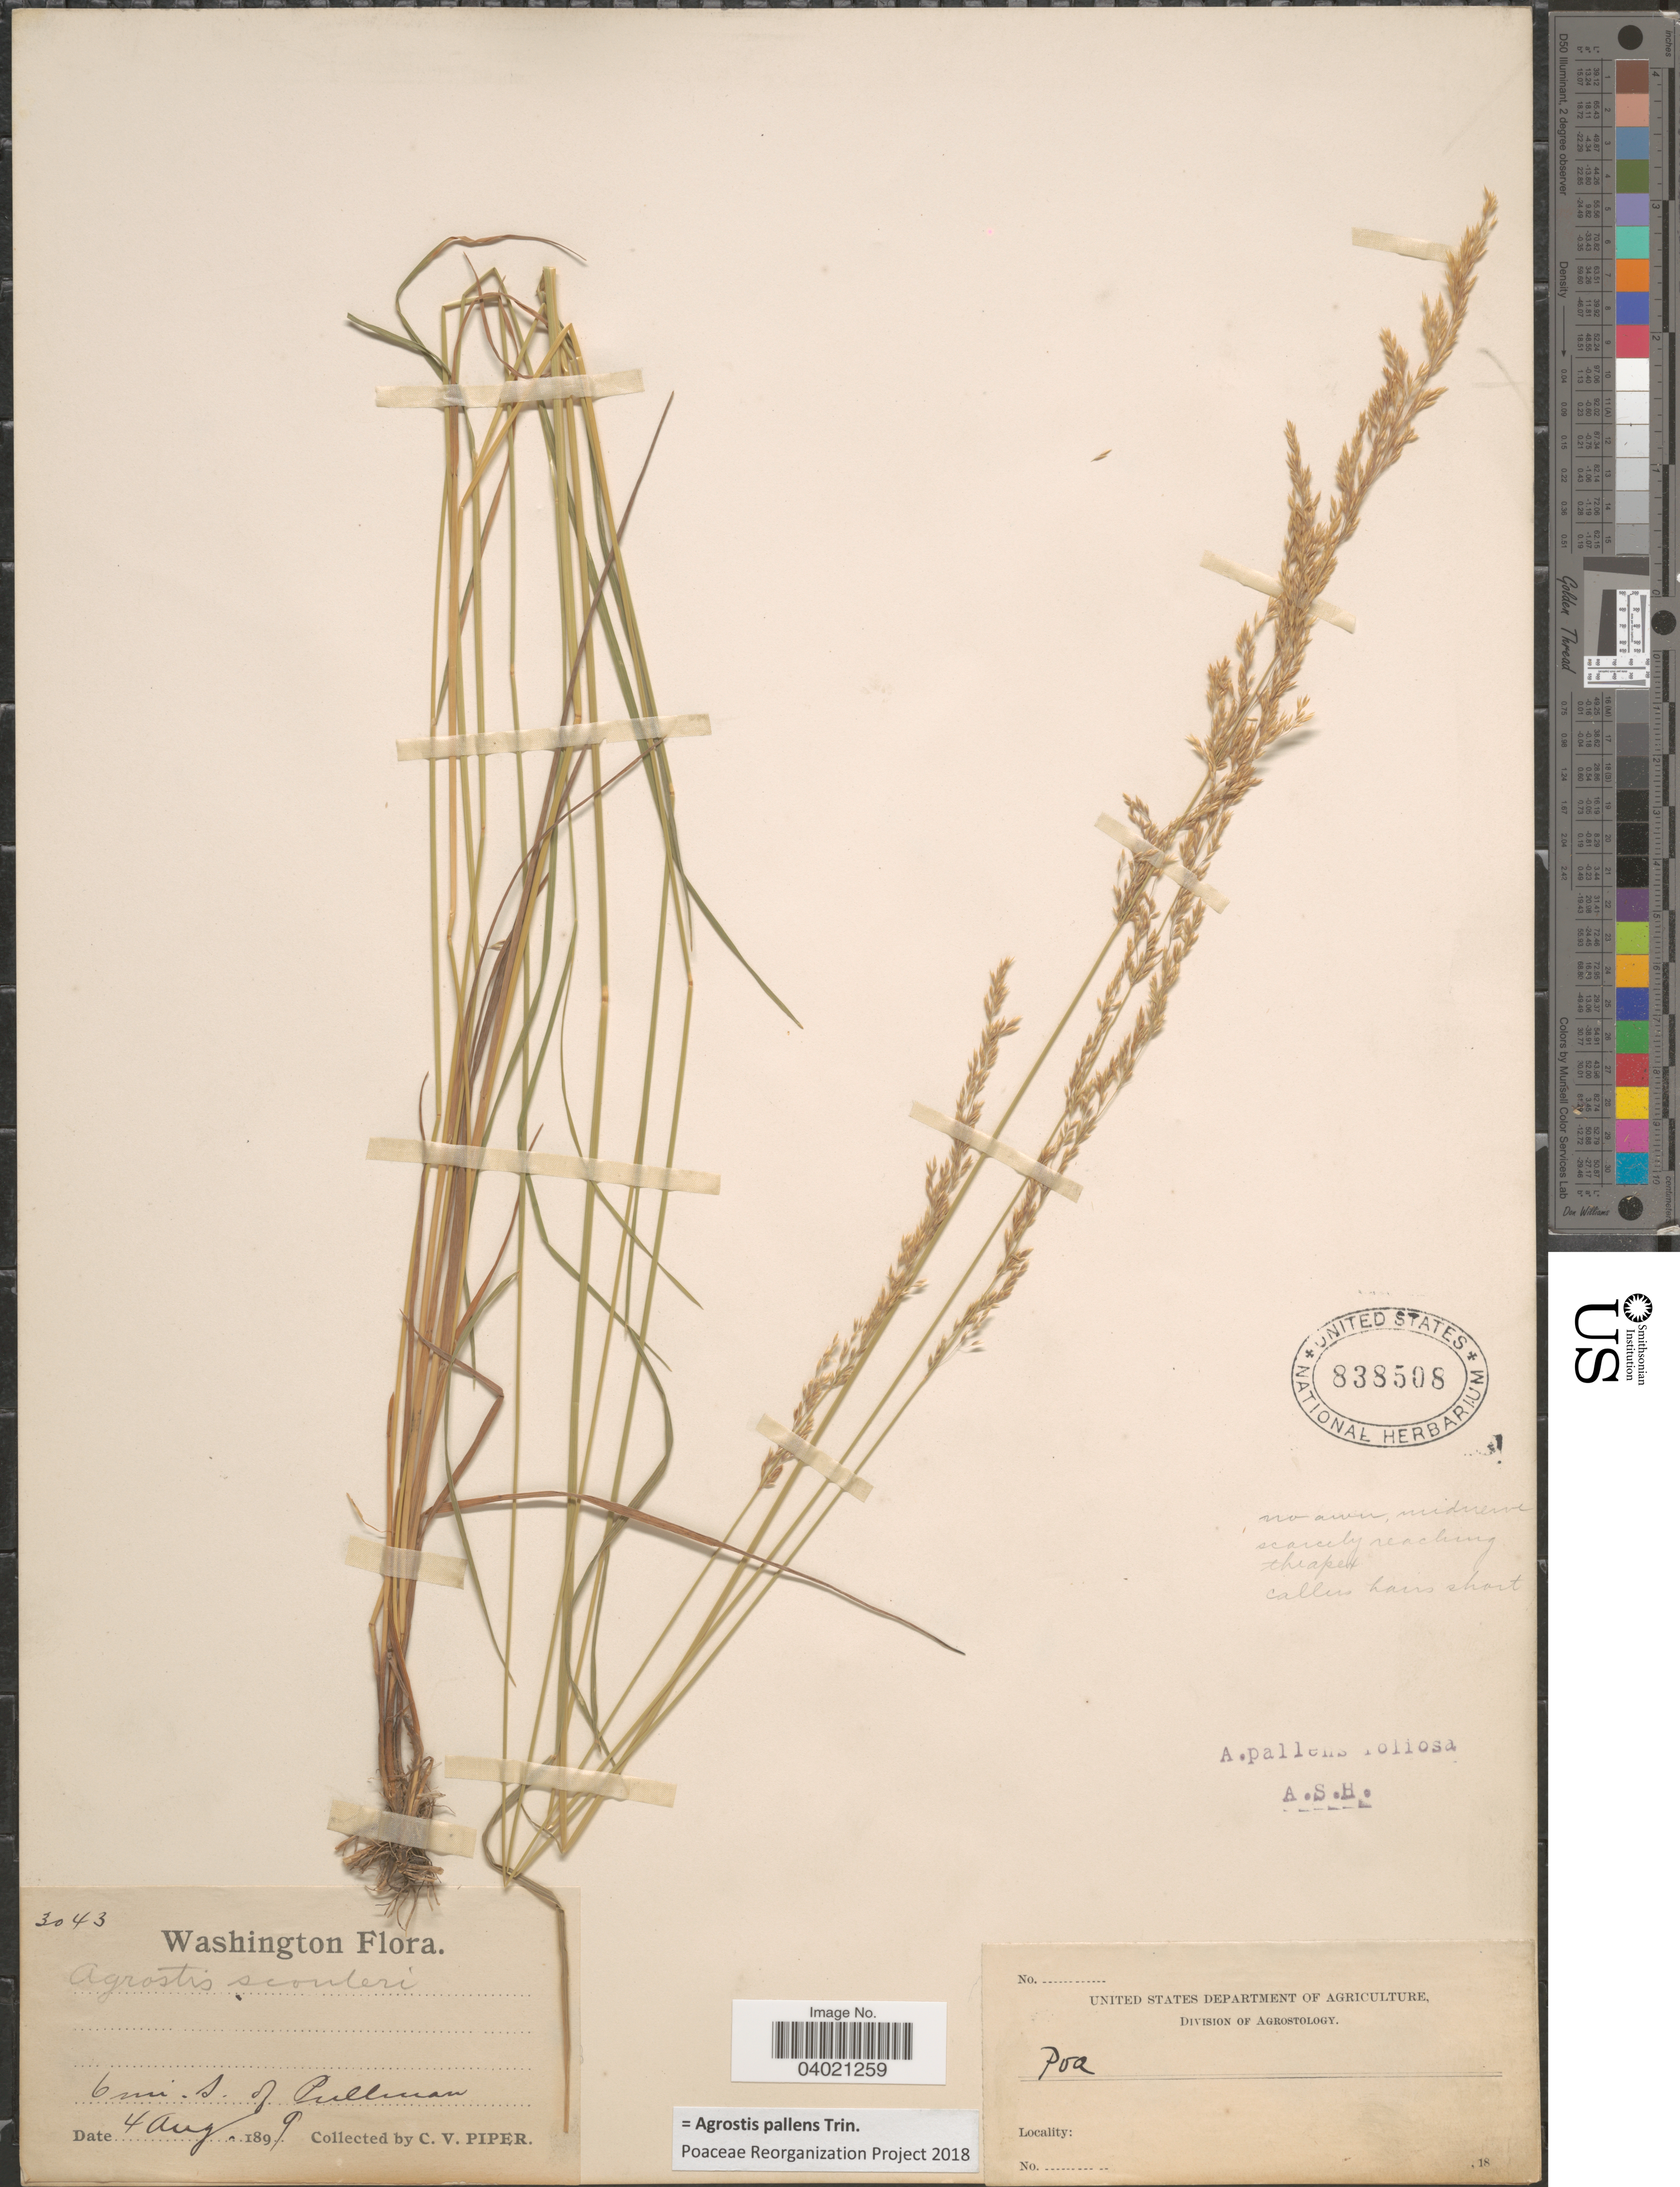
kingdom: Plantae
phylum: Tracheophyta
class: Liliopsida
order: Poales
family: Poaceae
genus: Agrostis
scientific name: Agrostis pallens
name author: Trin.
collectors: C. V. Piper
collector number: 3043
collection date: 1899-08-04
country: United States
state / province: Washington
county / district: Whitman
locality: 6 mi. S. of Pullman.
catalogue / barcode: US 838508